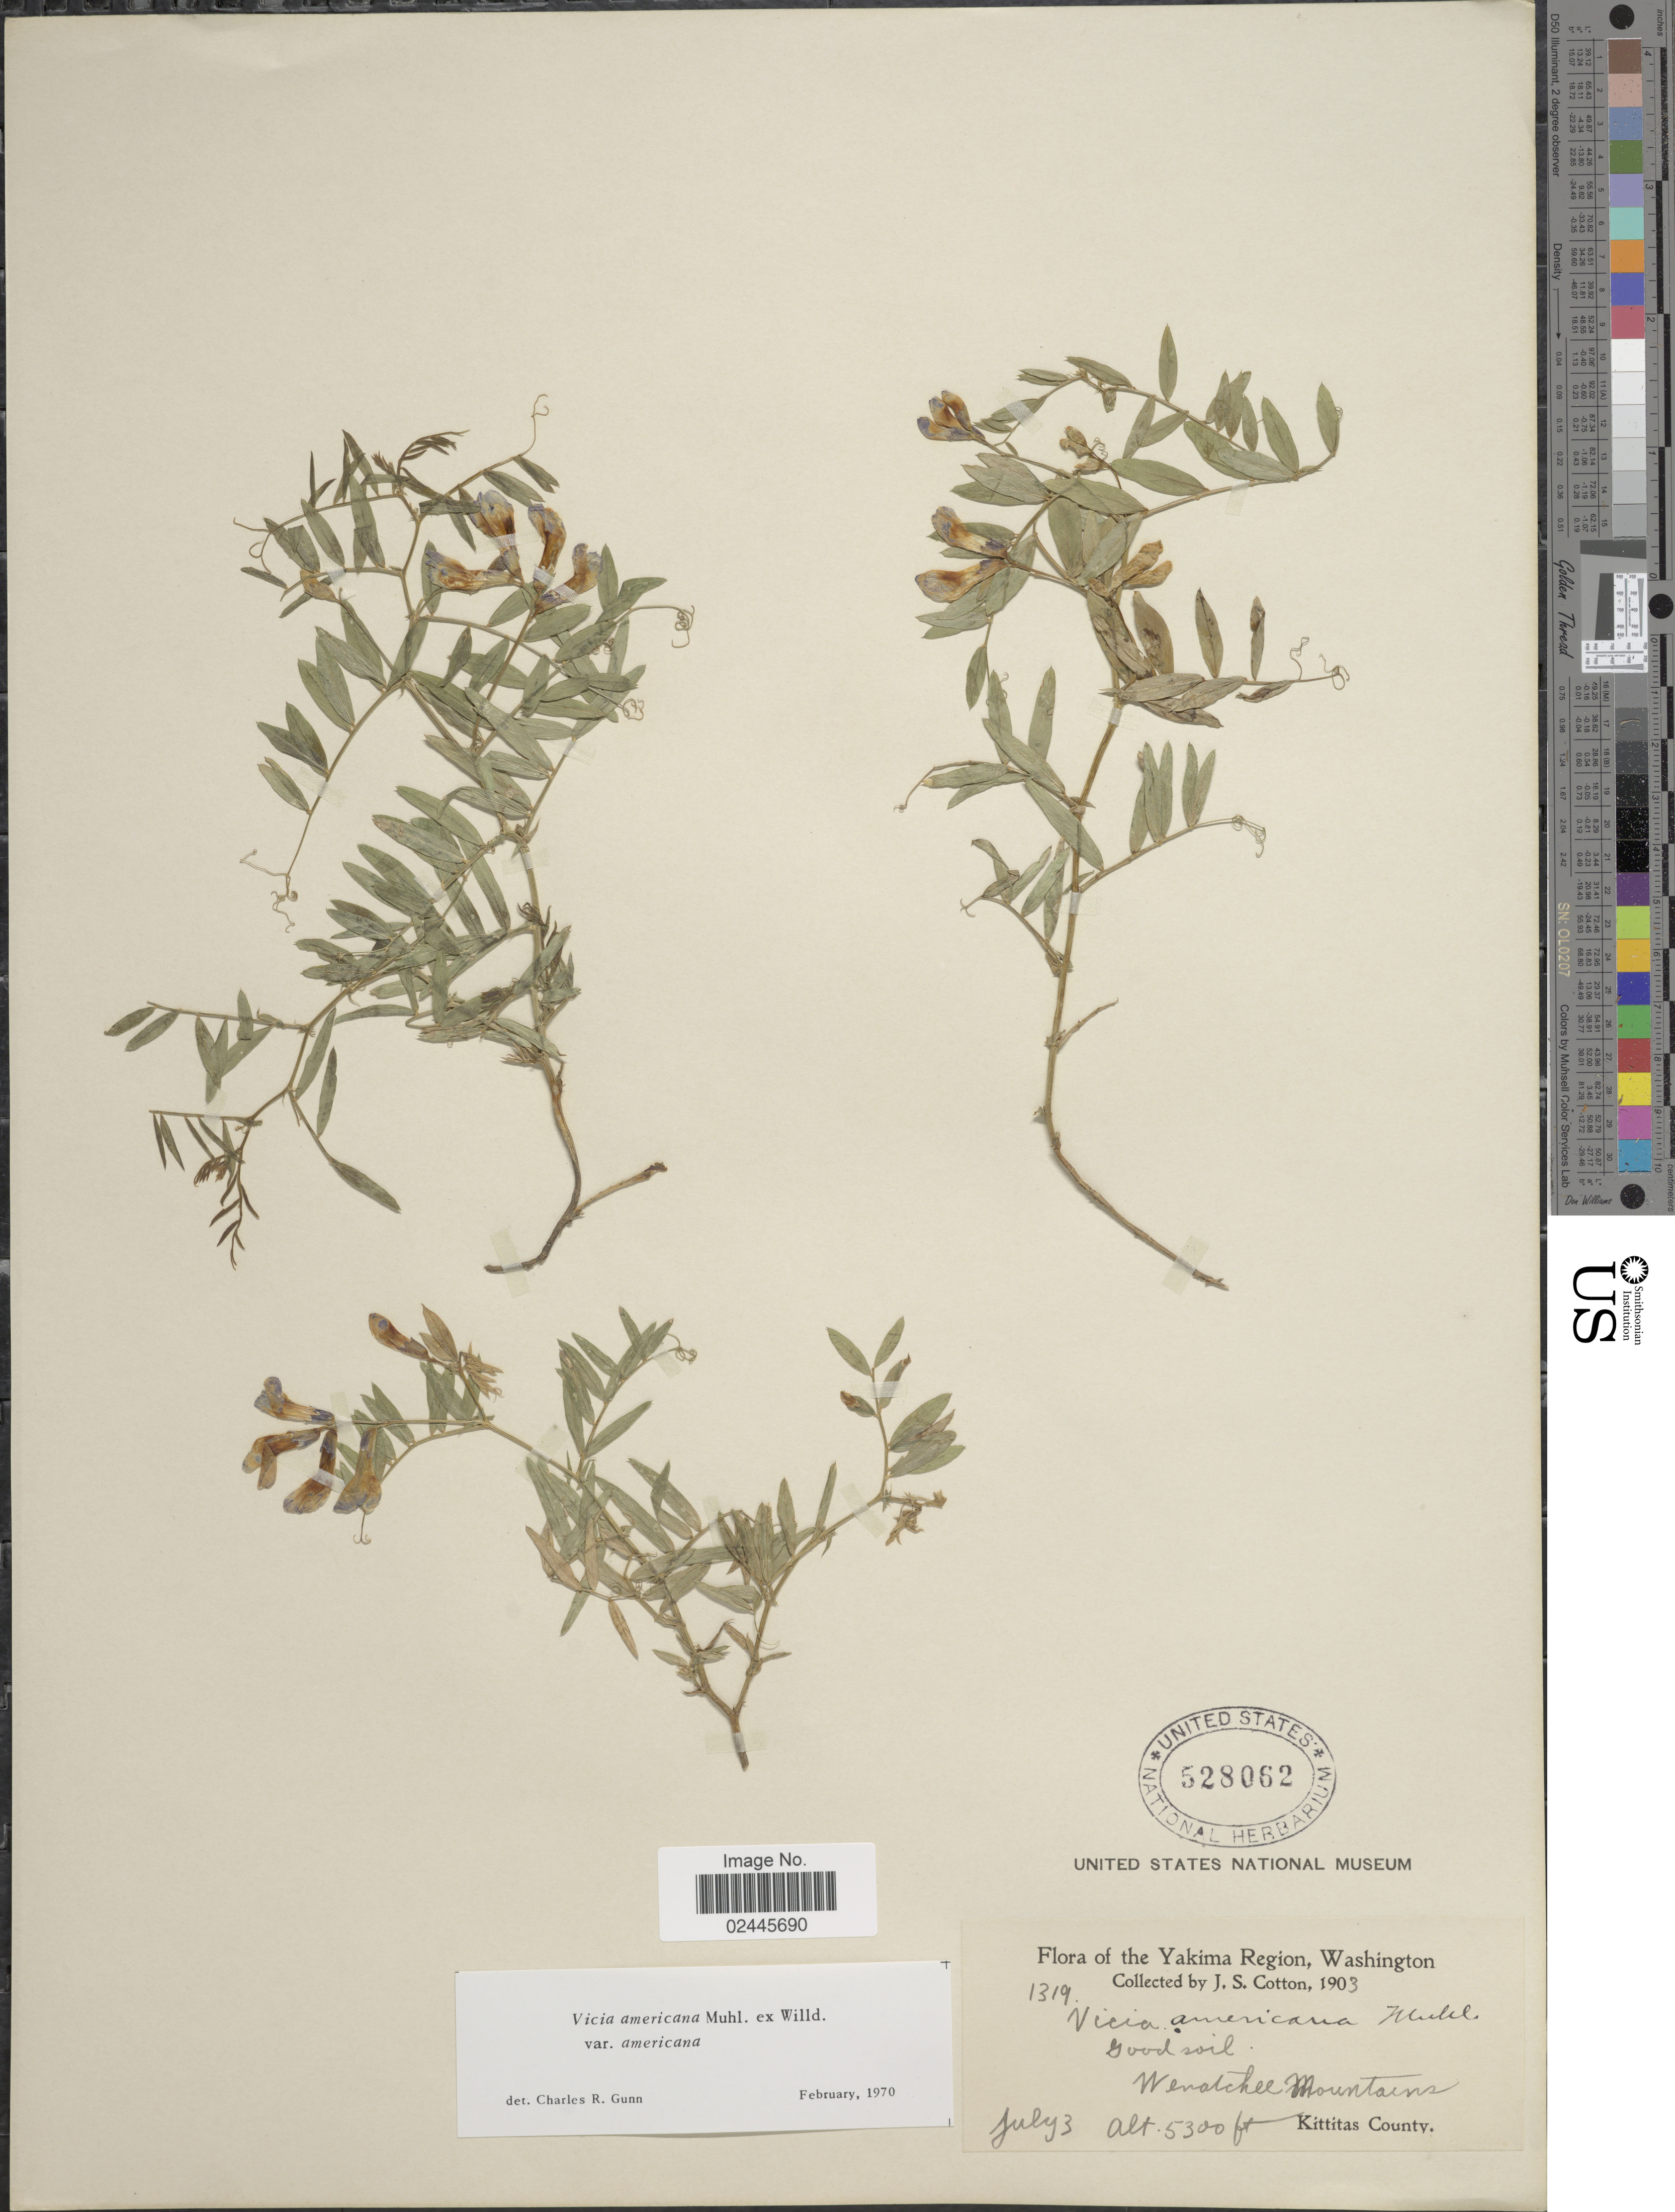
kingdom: Plantae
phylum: Tracheophyta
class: Magnoliopsida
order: Fabales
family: Fabaceae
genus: Vicia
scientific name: Vicia americana var. americana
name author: Muhl. ex Willd.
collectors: J. S. Cotton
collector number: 1319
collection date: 1903-07-03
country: United States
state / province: Washington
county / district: Yakima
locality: Yakima Region, Wenatchee Mountain.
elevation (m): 1615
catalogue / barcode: US 528062